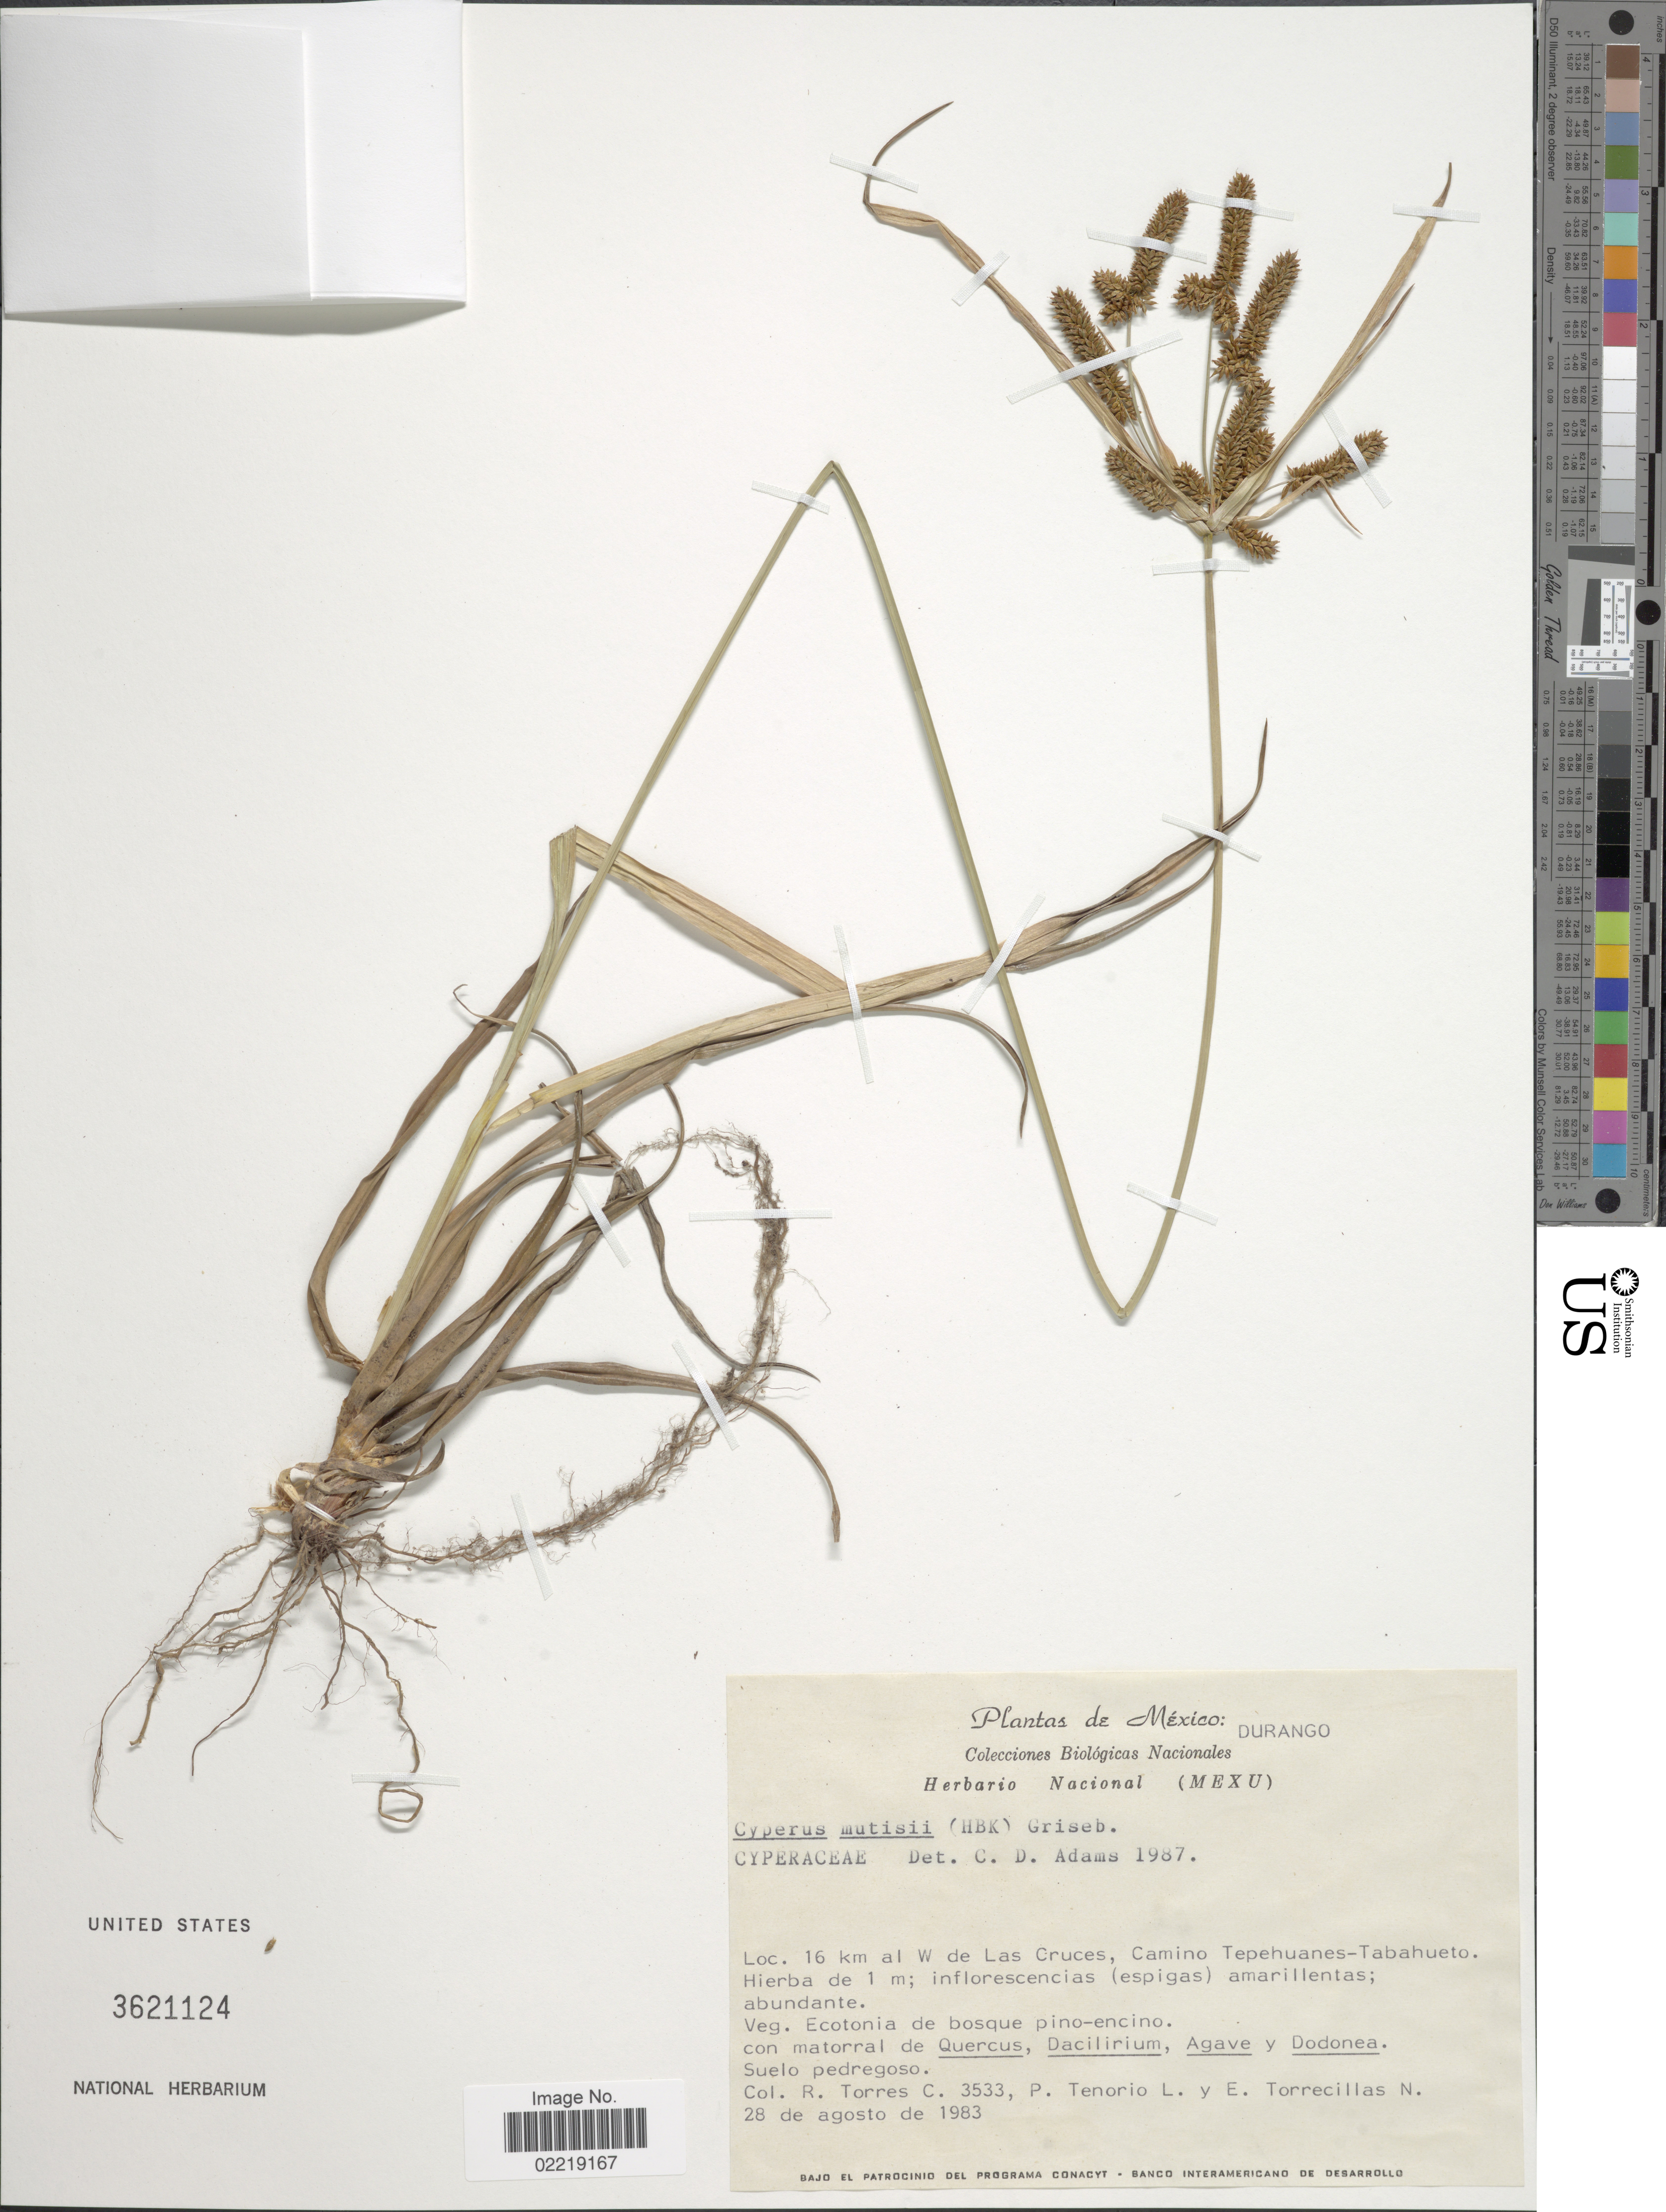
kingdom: Plantae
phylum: Tracheophyta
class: Liliopsida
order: Poales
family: Cyperaceae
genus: Cyperus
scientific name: Cyperus mutisii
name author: (Kunth) Andersson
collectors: R. Torres C., P. Tenorio L. & E. Torrecillas N.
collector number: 3533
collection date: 1983-08-28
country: Mexico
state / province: Durango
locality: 16 km al W de Las Cruces, Camino Tepehuanes- Tabahueto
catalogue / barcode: US 3621124